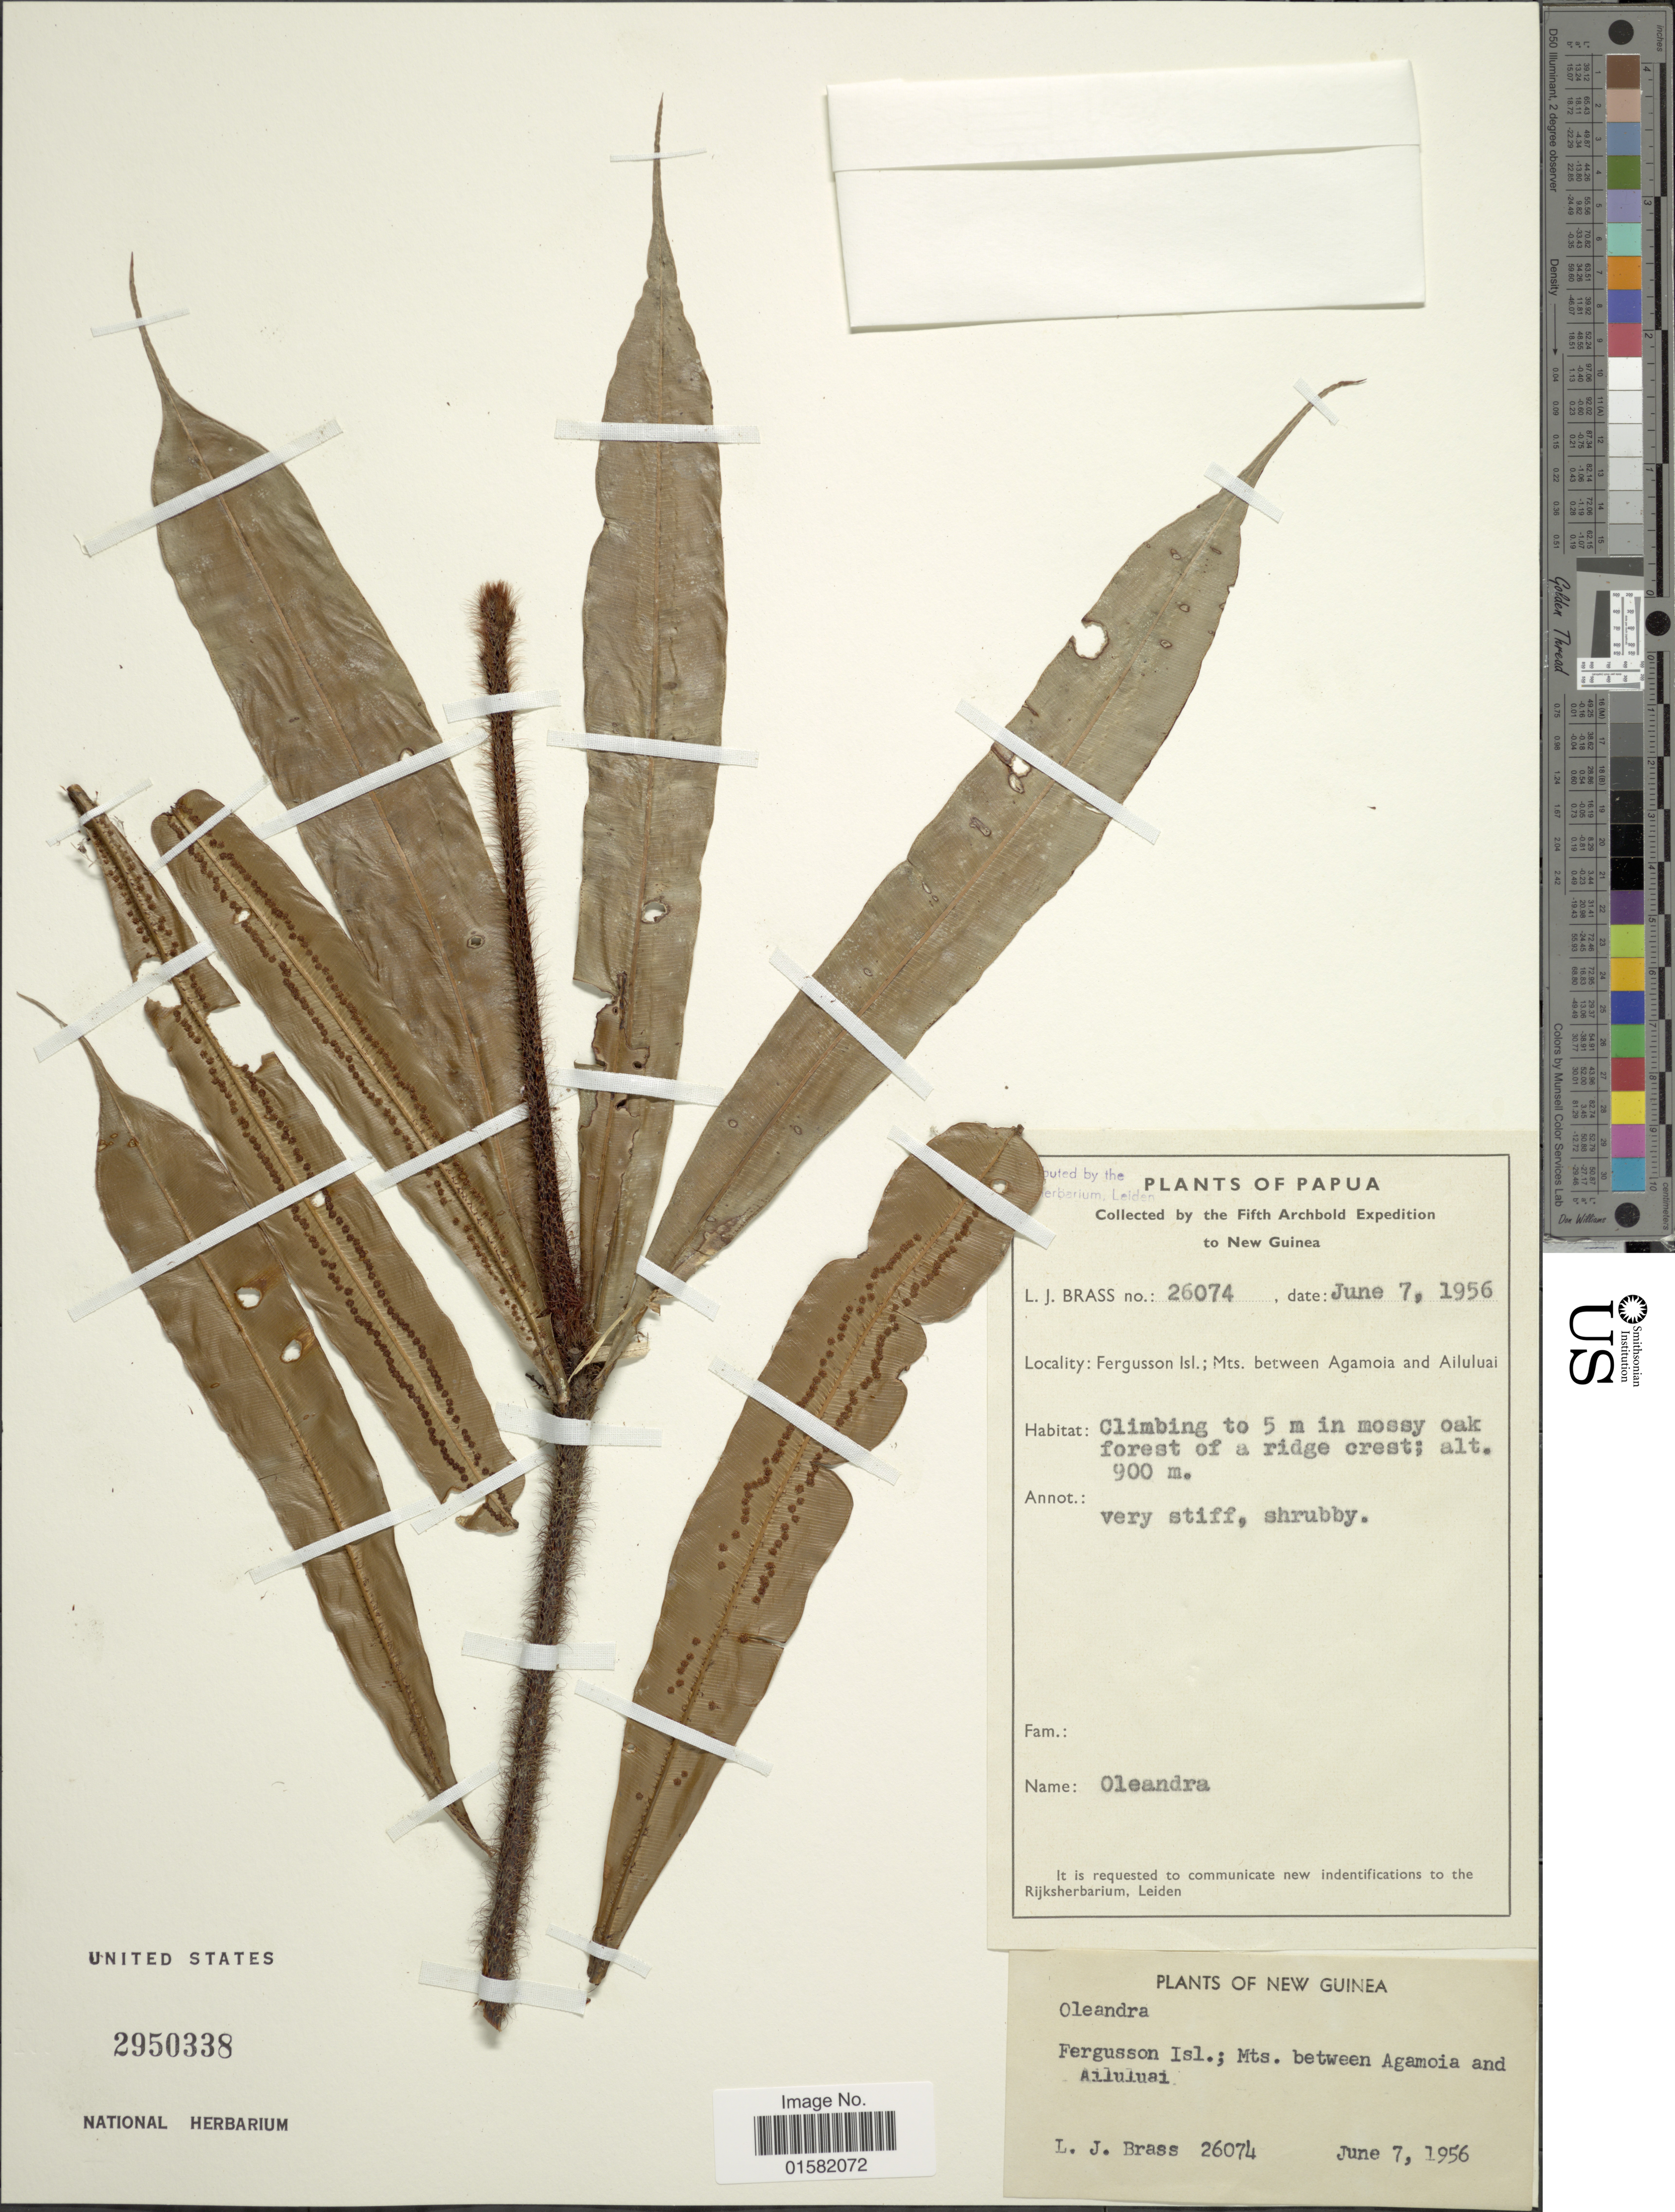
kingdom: Plantae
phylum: Tracheophyta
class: Polypodiopsida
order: Polypodiales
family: Oleandraceae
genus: Oleandra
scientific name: Oleandra sp.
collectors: L. J. Brass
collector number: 26074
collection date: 1956-06-07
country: Papua New Guinea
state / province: Milne Bay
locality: Papua, New Guinea, Fergusson Isl.; Mts. between Agamoia and Ailuluai.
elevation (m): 900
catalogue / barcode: US 2950338